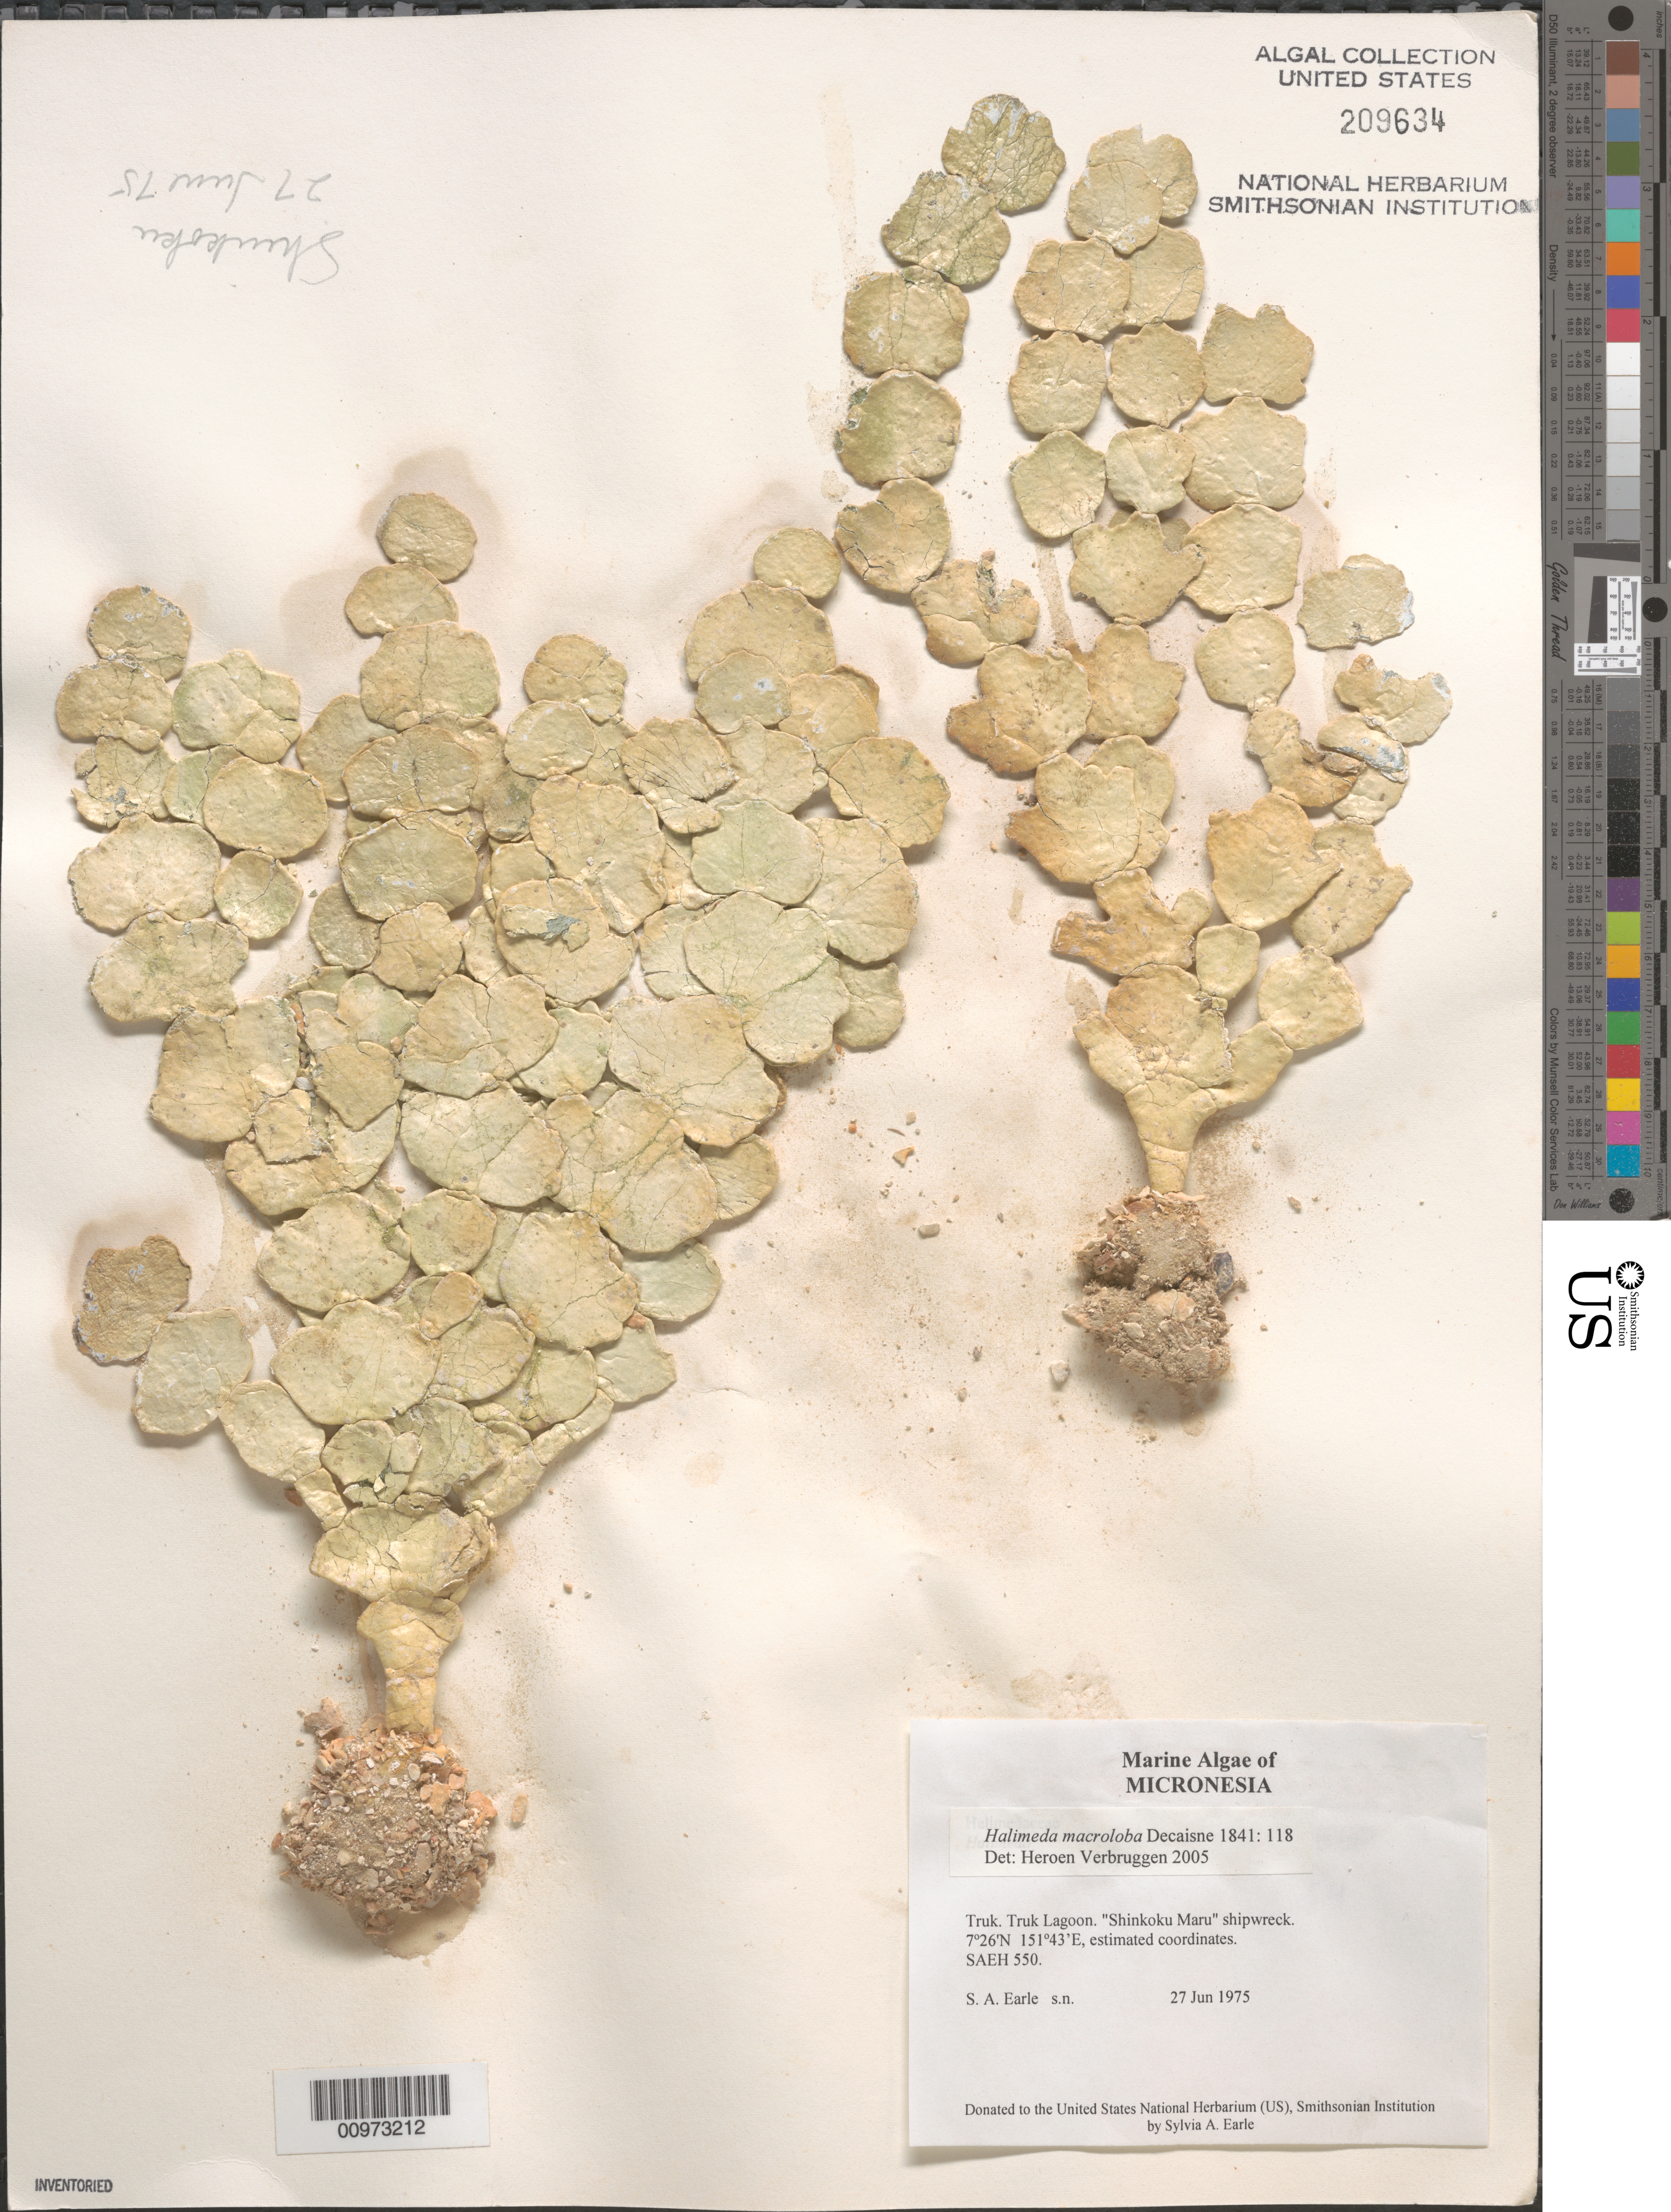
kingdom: Plantae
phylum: Chlorophyta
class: Ulvophyceae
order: Bryopsidales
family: Halimedaceae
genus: Halimeda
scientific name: Halimeda macroloba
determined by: Verbruggen, H.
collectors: S. A. Earle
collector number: SAEH 550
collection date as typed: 27 Jun 1975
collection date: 1975-06-27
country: Micronesia, Federated States of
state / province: Truk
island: Truk (Chuuk) Is.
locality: Chuuk Lagoon (Truk Lagoon), Shinkoku Maru shipwreck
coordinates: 7 26'N, 151 43'E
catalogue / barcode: US 209634